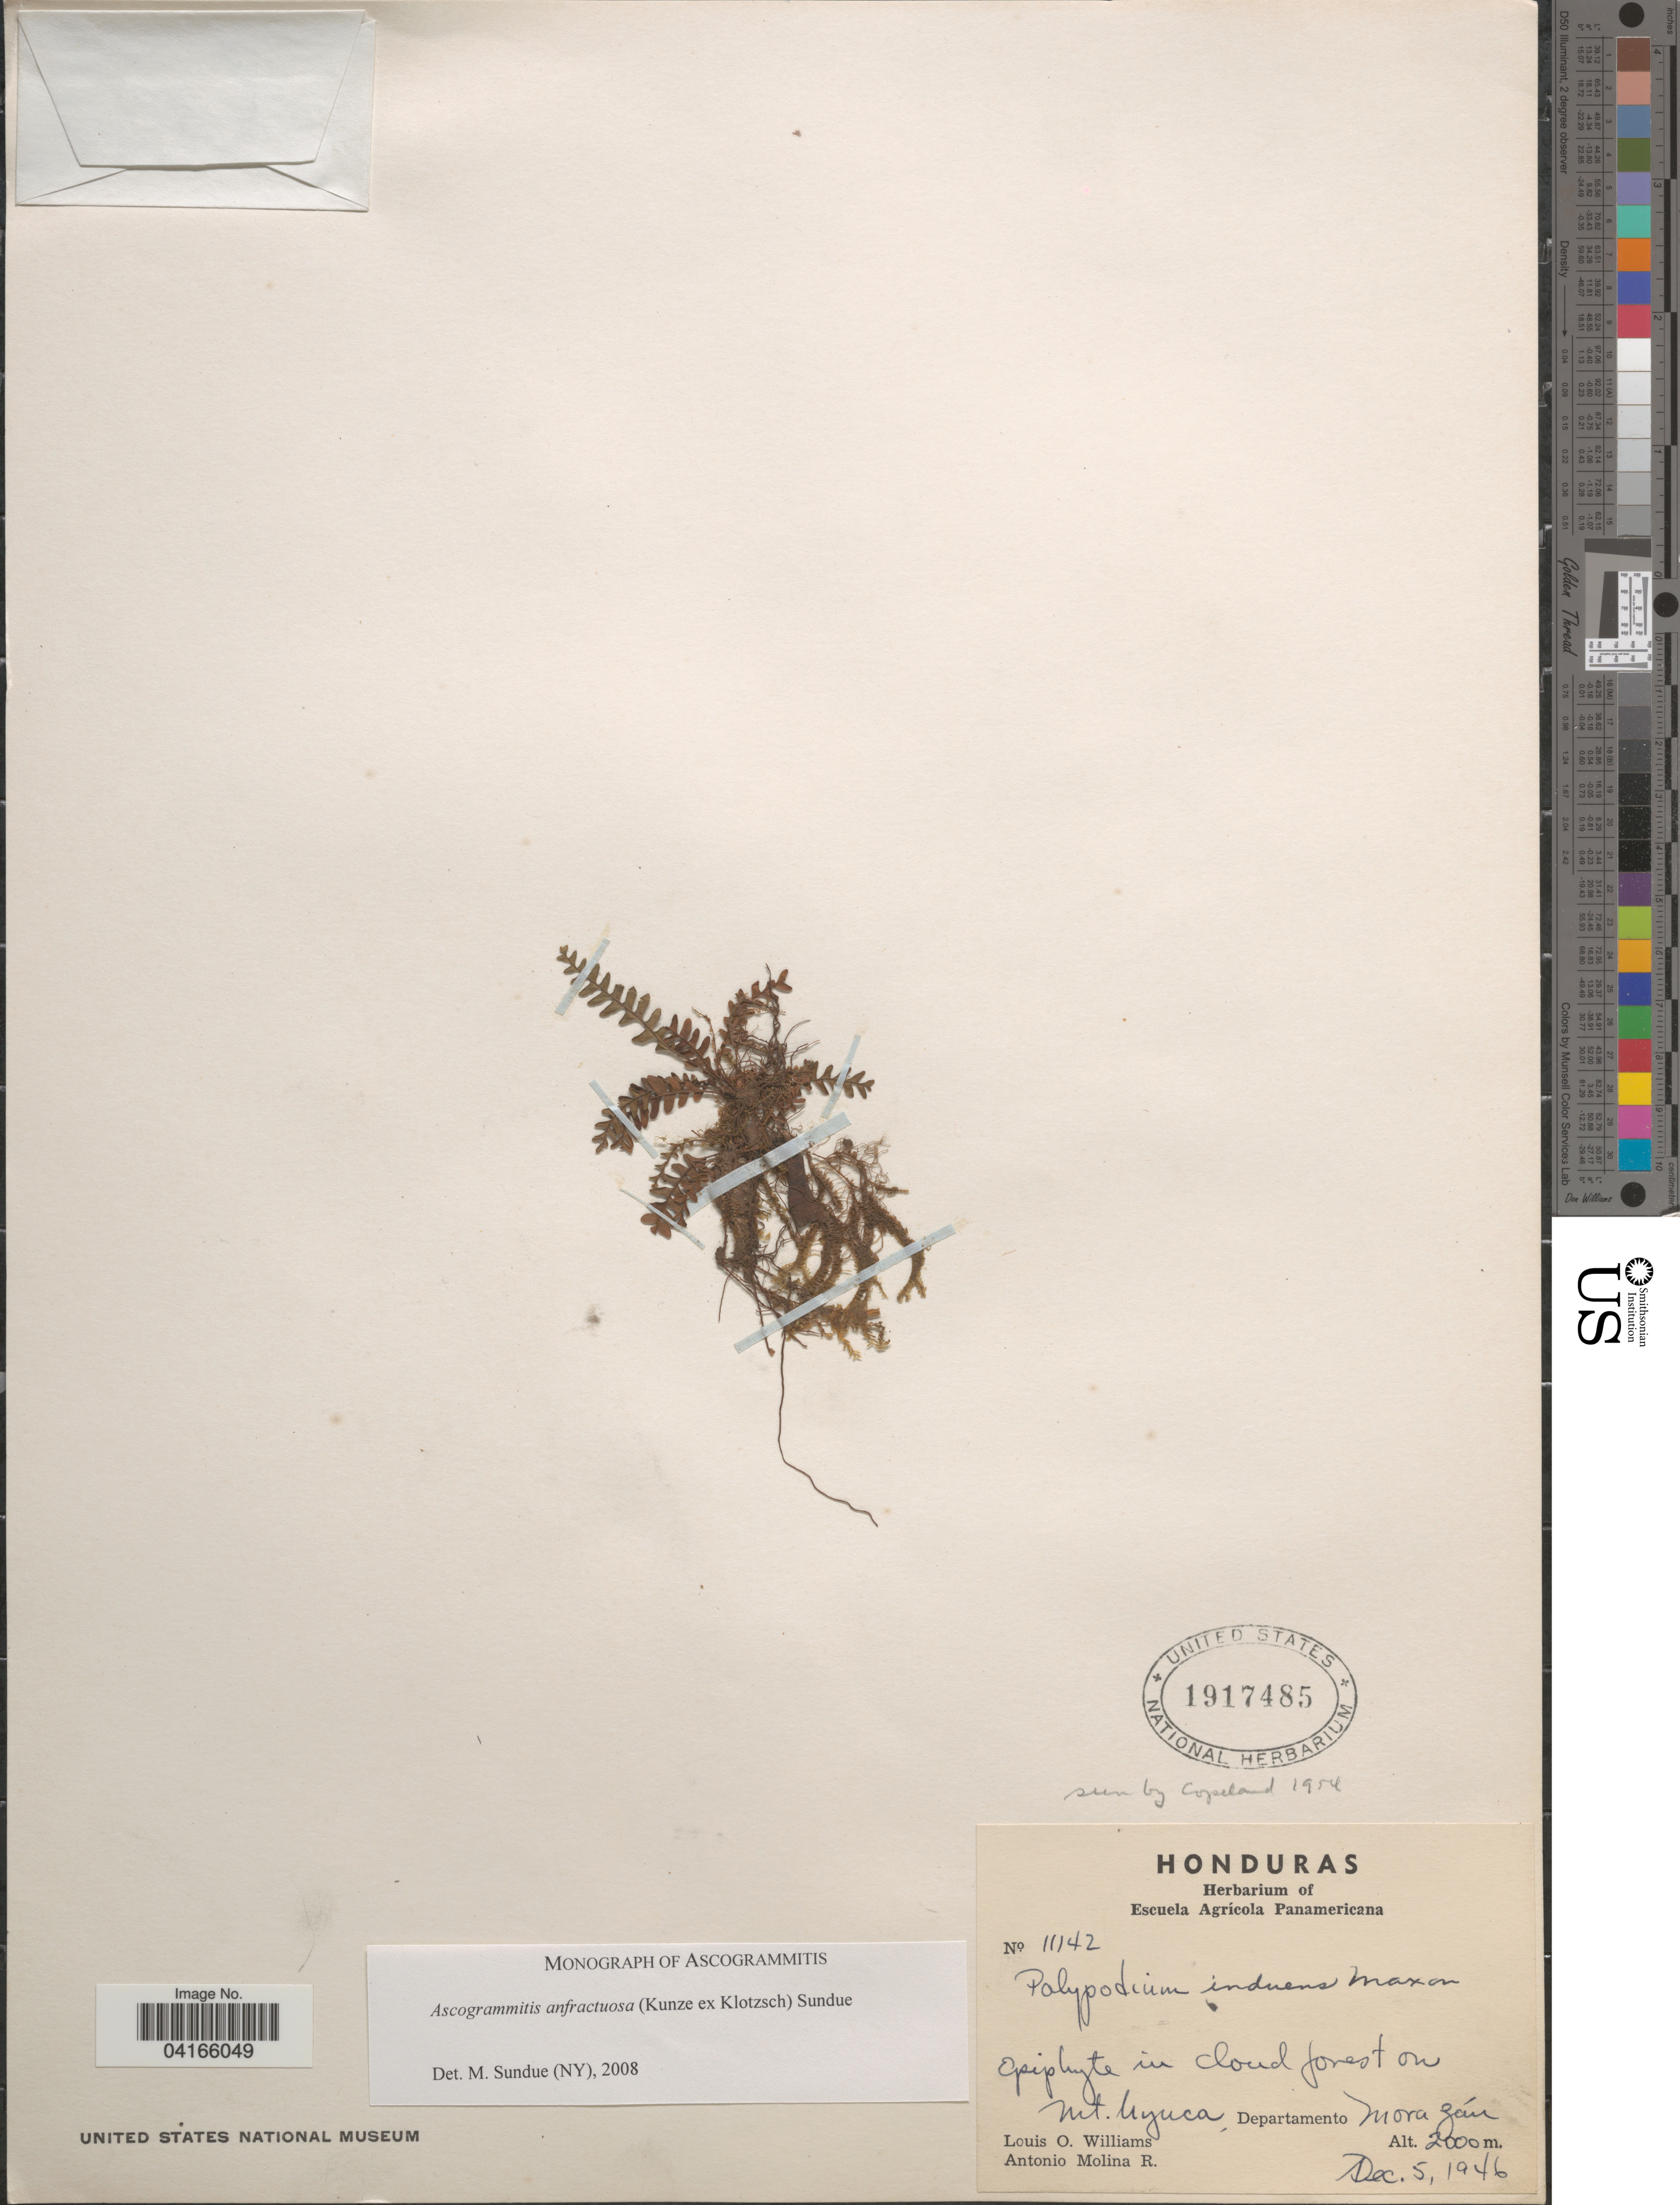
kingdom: Plantae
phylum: Tracheophyta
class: Polypodiopsida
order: Polypodiales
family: Polypodiaceae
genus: Ascogrammitis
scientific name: Ascogrammitis anfractuosa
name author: (Kunze ex Klotzsch) Sundue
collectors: L. O. Williams & A. Molina R.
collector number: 11142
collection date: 1946-12-05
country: Honduras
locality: Mt. Uyuca, Departamento Morazán.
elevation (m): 2000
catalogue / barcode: US 1917485